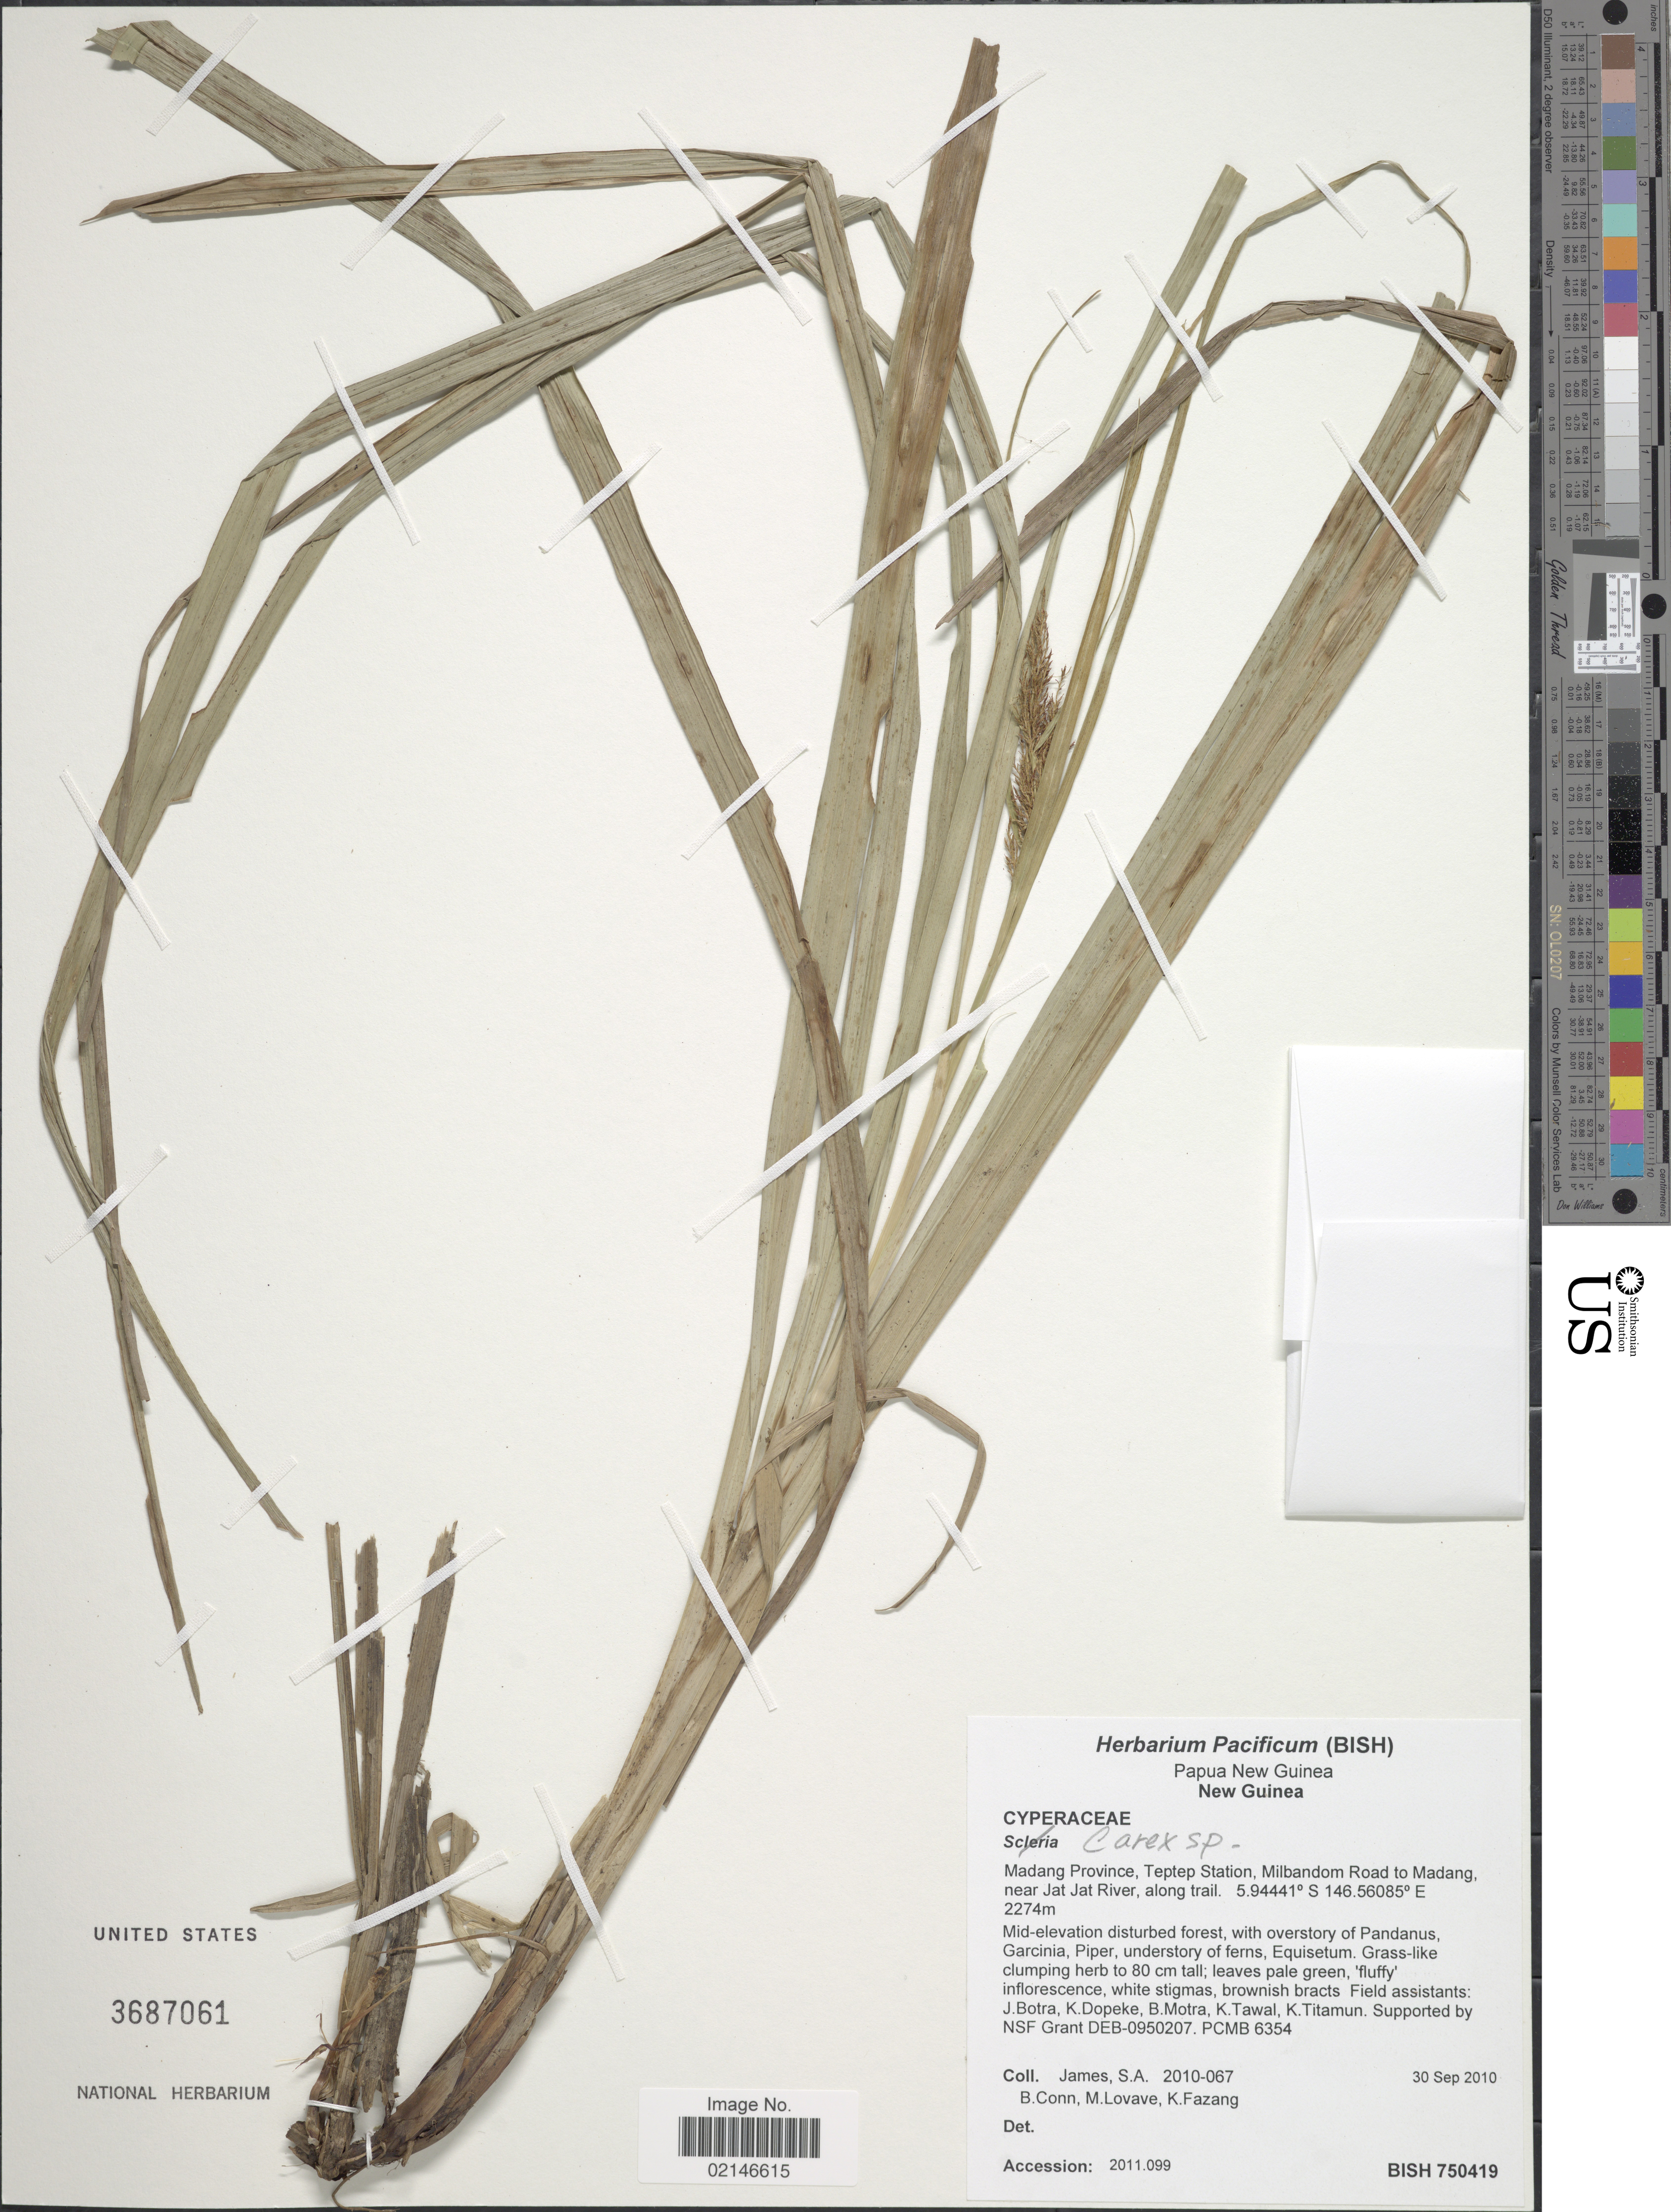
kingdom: Plantae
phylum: Tracheophyta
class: Liliopsida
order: Poales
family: Cyperaceae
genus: Carex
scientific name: Carex sp.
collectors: S. James, B. Conn, M. Lovave & K. Fazang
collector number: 2010-067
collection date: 2010-09-30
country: Papua New Guinea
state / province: Madang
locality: New Guinea, Teptep Station, Milbandom Road to Madang, near Jat Jat River, along trail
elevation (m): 2274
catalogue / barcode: US 3687061